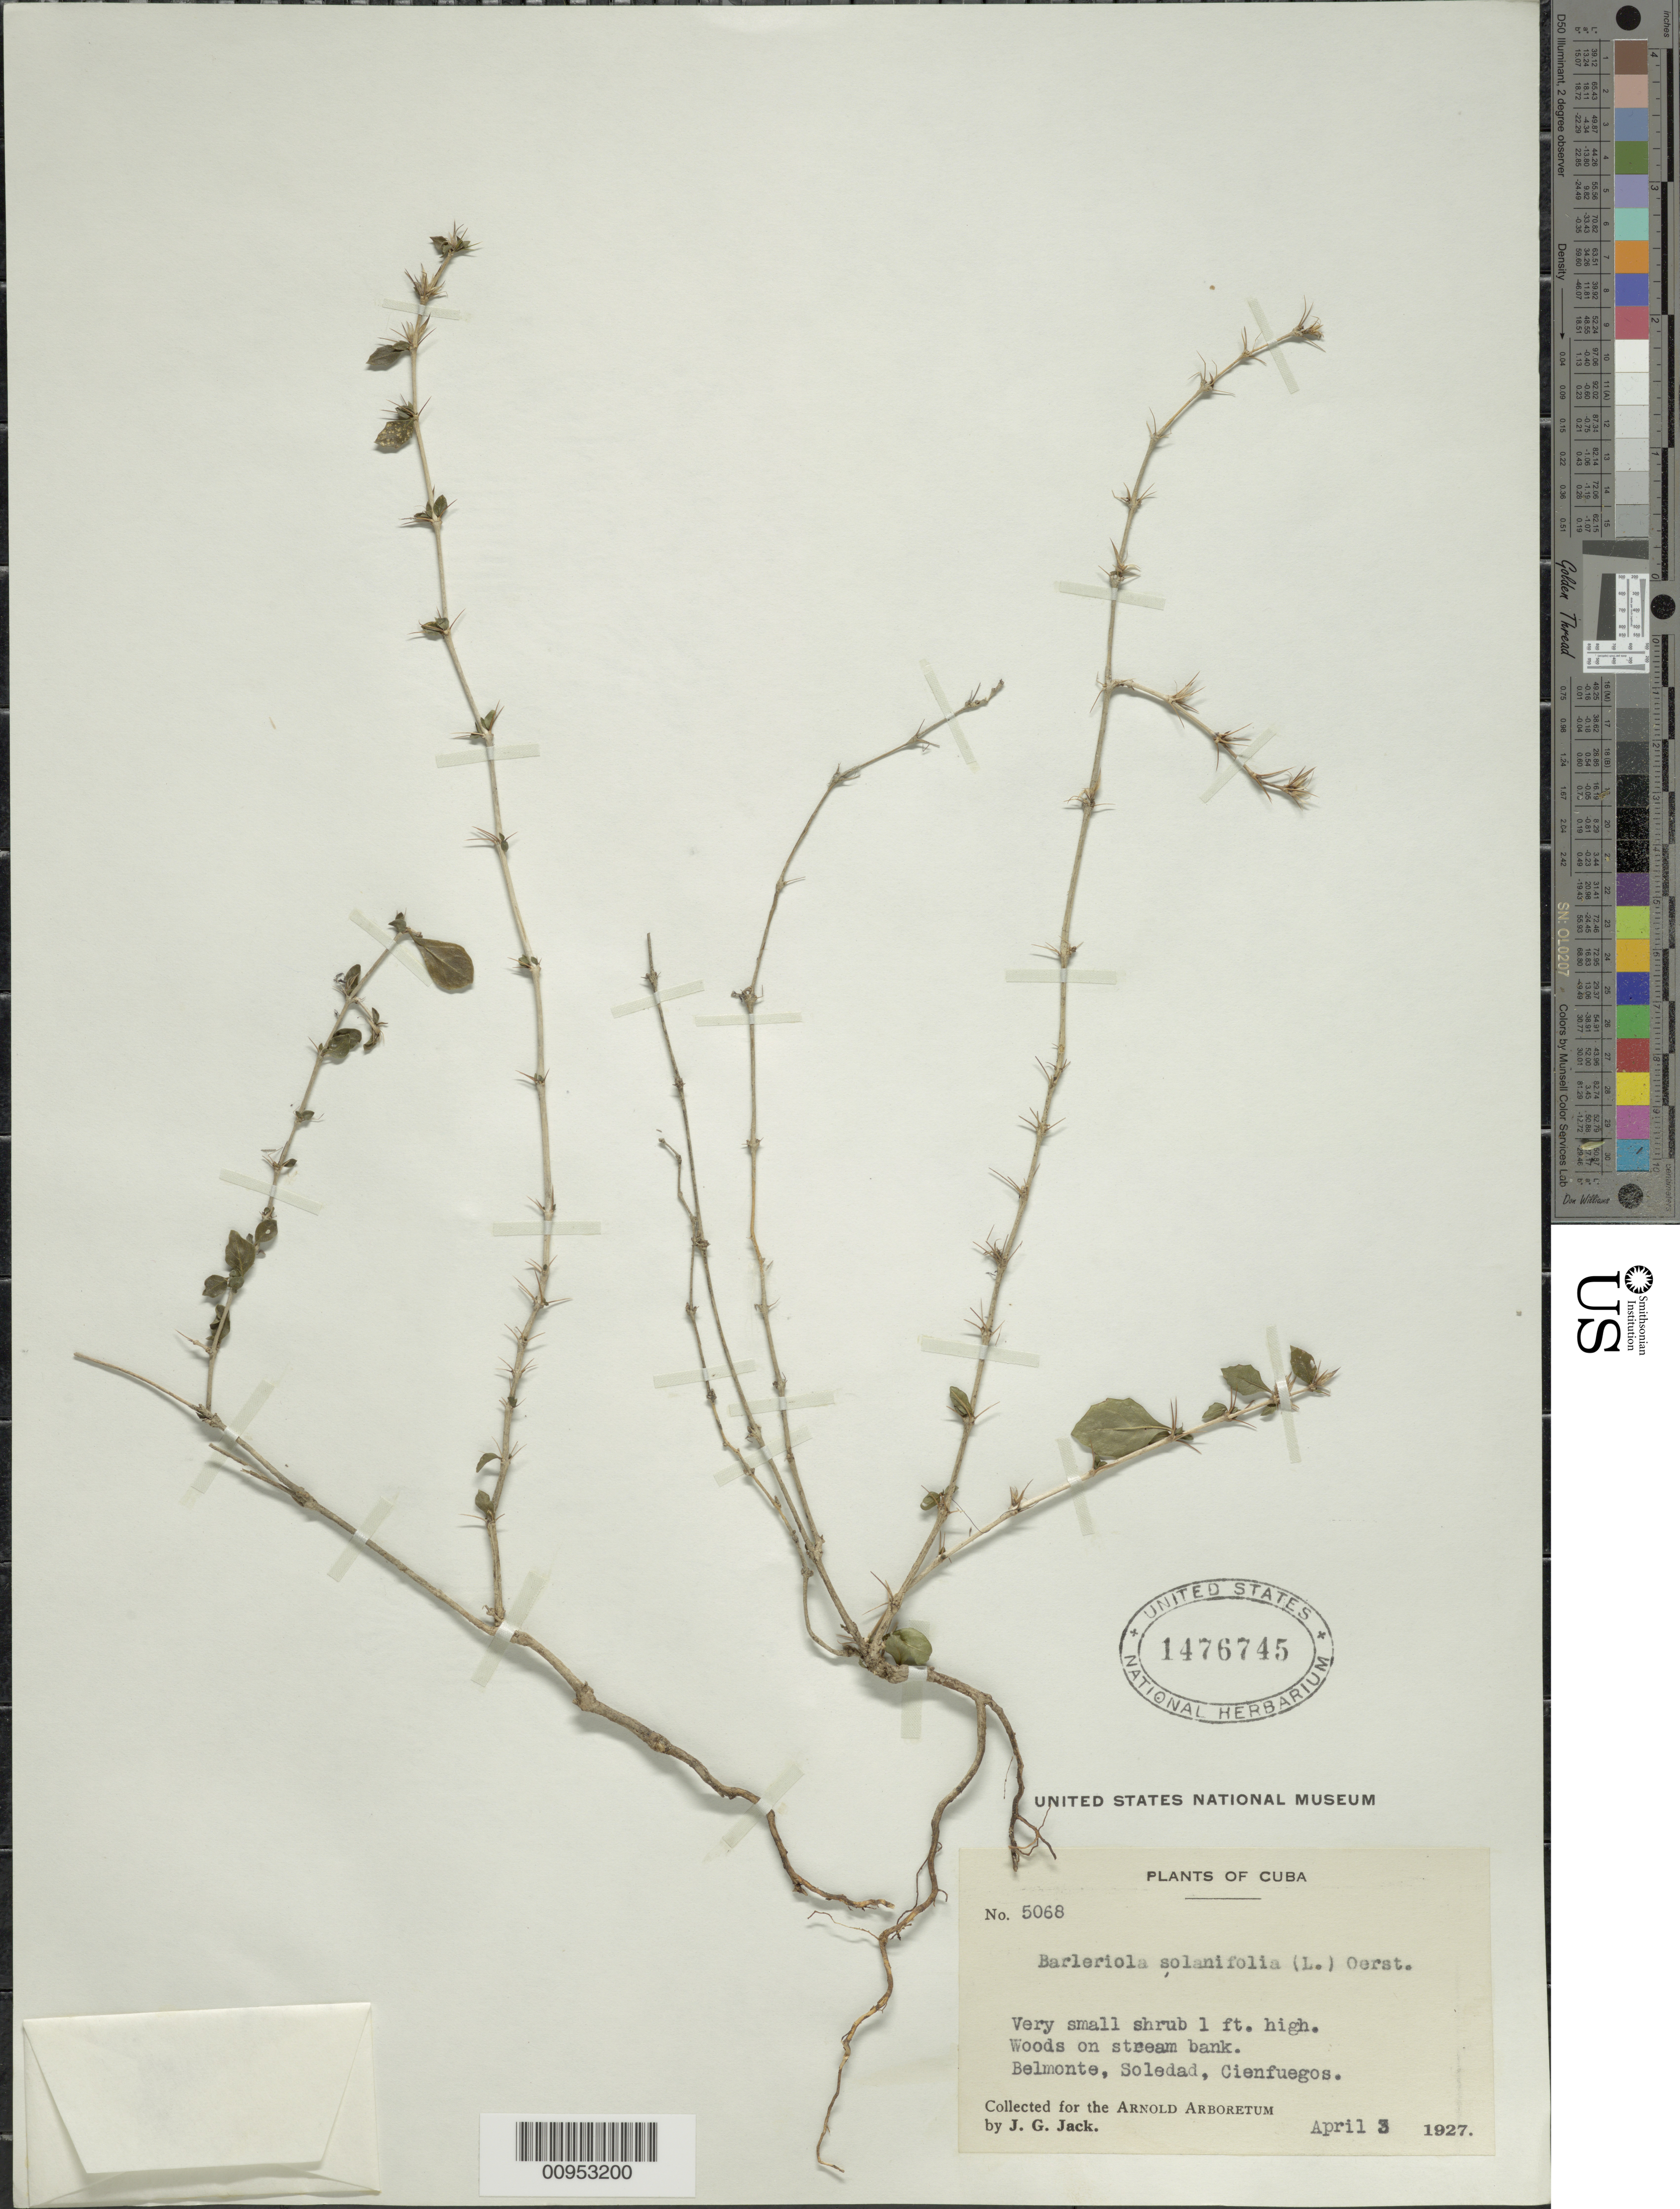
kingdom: Plantae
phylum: Tracheophyta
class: Magnoliopsida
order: Lamiales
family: Acanthaceae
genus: Barleriola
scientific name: Barleriola solanifolia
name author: (L.) Oerst. ex Lindau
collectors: J. G. Jack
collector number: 5068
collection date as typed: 03 Apr 1927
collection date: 1927-04-03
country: Cuba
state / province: Cienfuegos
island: Cuba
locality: Belmonte, Soledad, Cienfuegos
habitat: Woods on small stream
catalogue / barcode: US 1476745